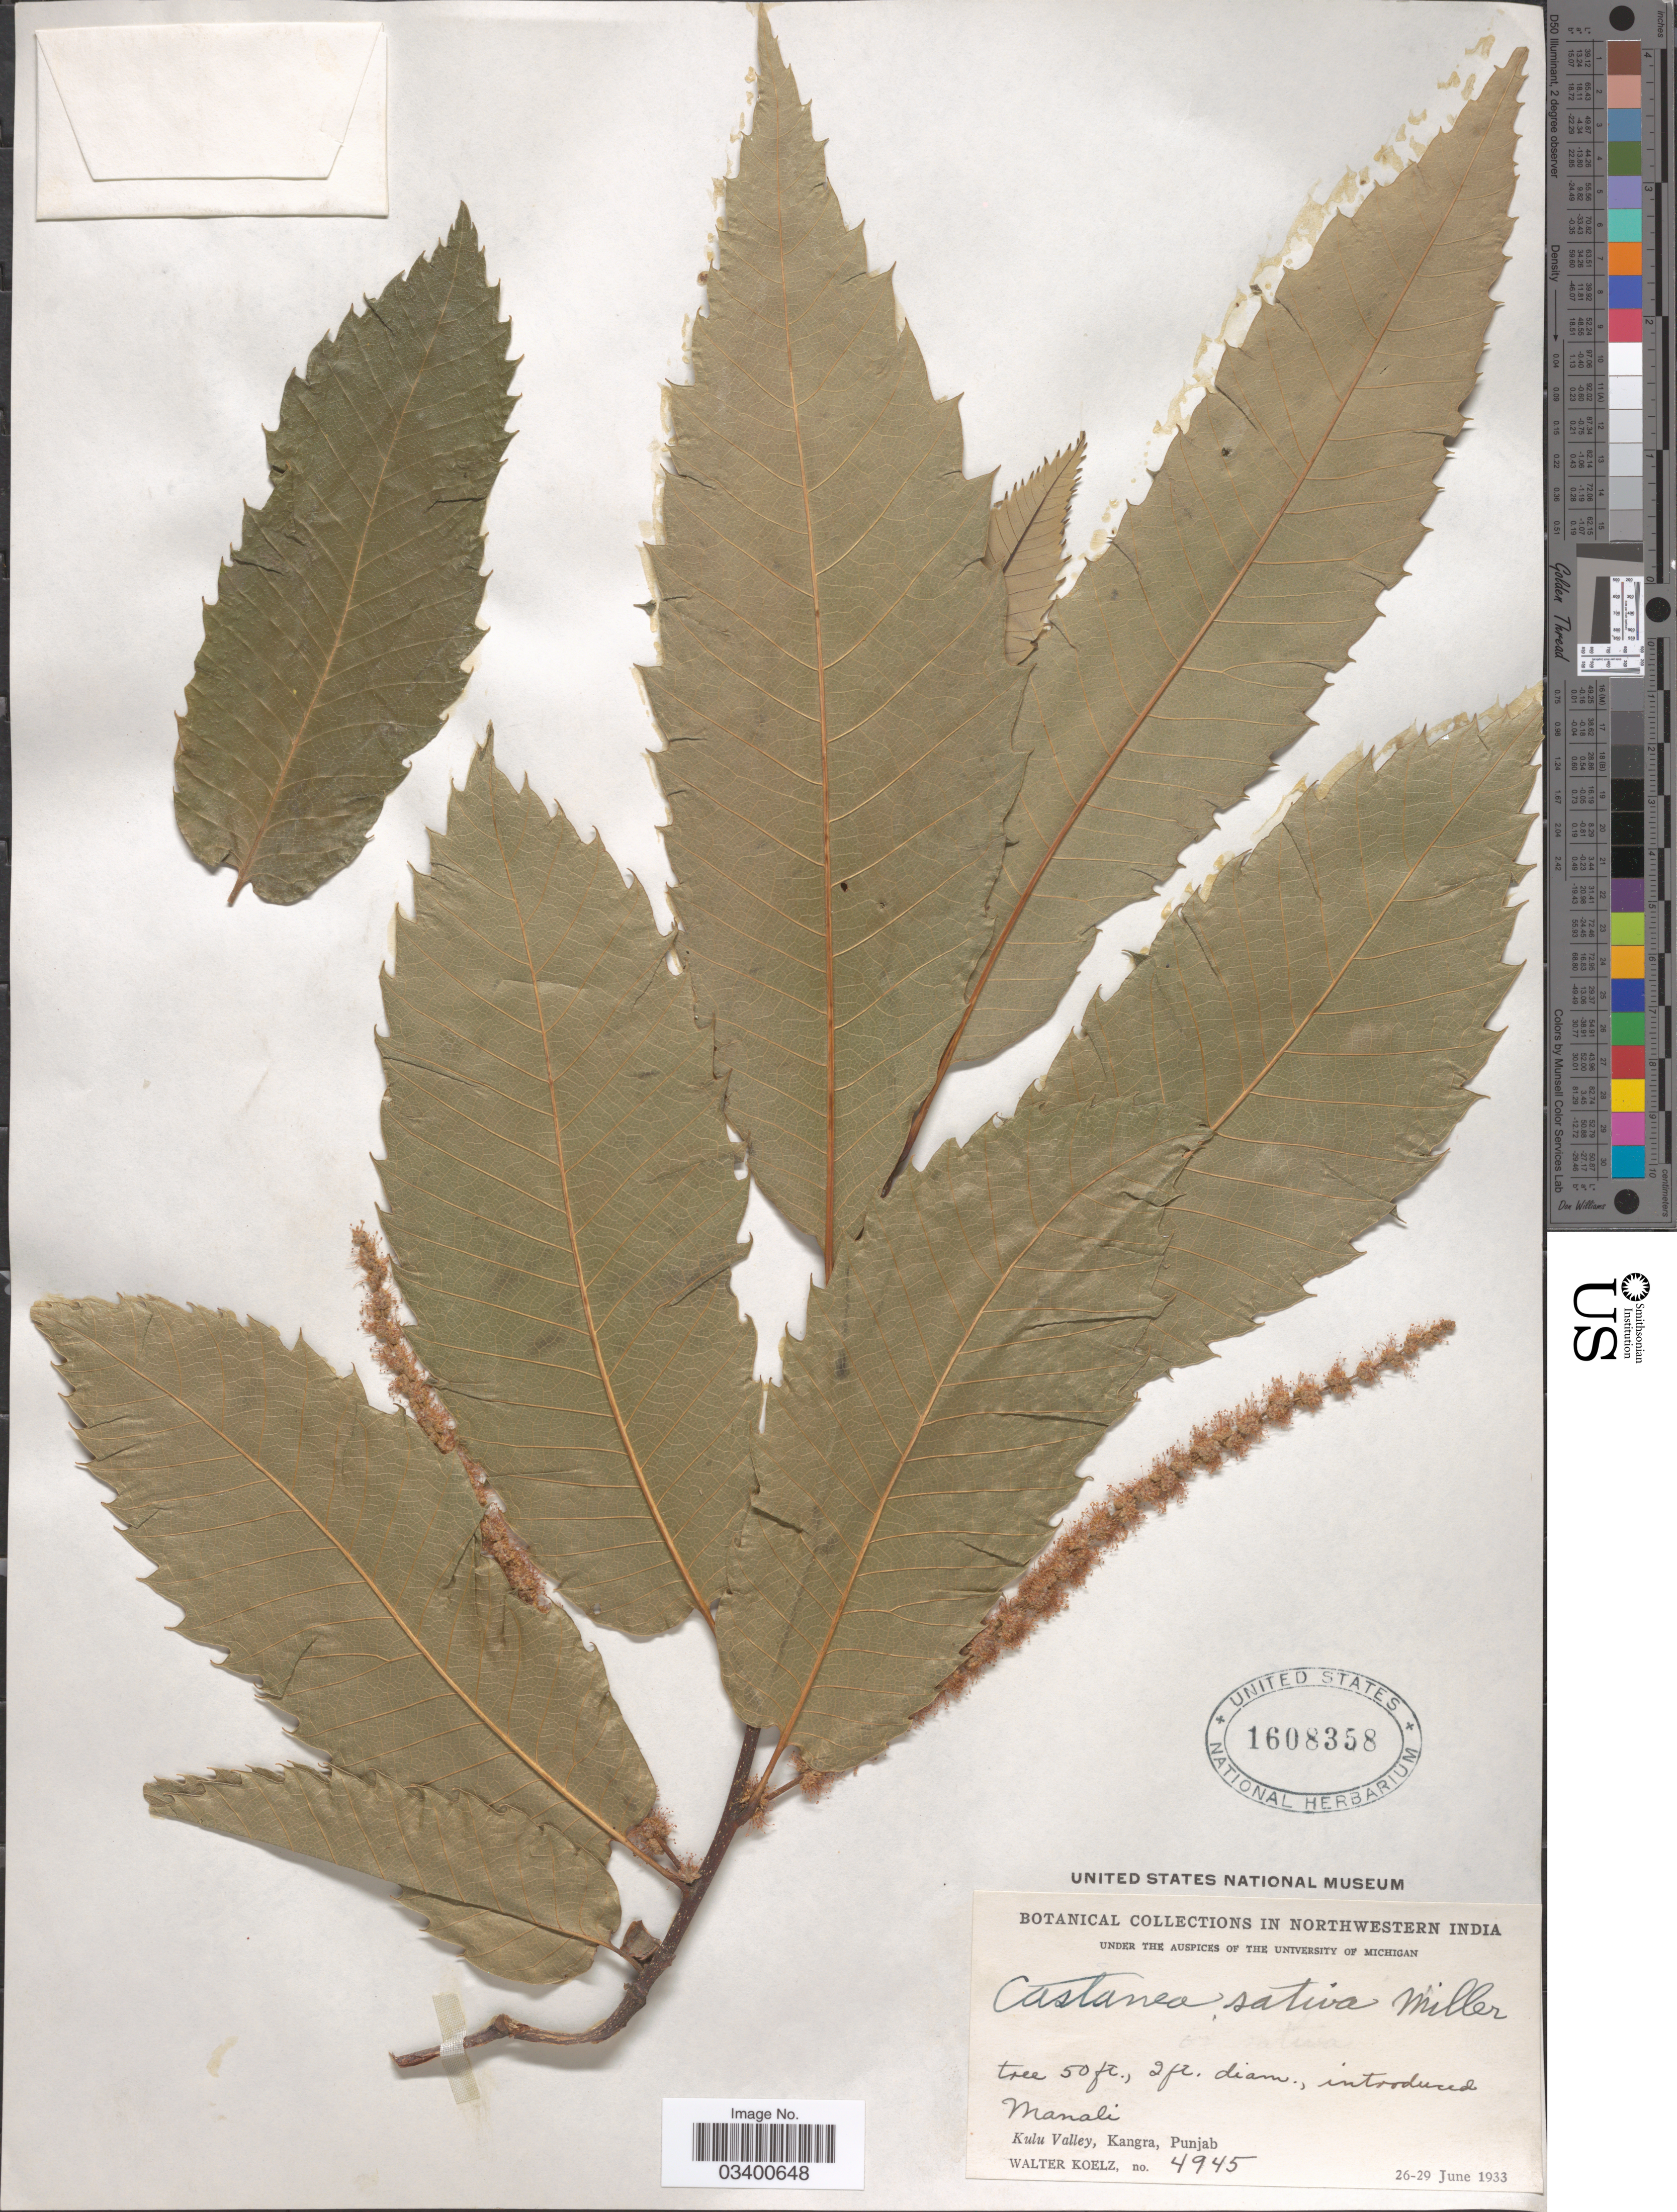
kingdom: Plantae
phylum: Tracheophyta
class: Magnoliopsida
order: Fagales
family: Fagaceae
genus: Castanea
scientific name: Castanea crenata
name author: Siebold & Zucc.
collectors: W. N. Koelz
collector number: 4945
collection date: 1933-06-26/1933-06-29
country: India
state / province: Punjab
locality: Northwestern India. Manali. Kulu Valley, Kangra.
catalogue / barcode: US 1608358